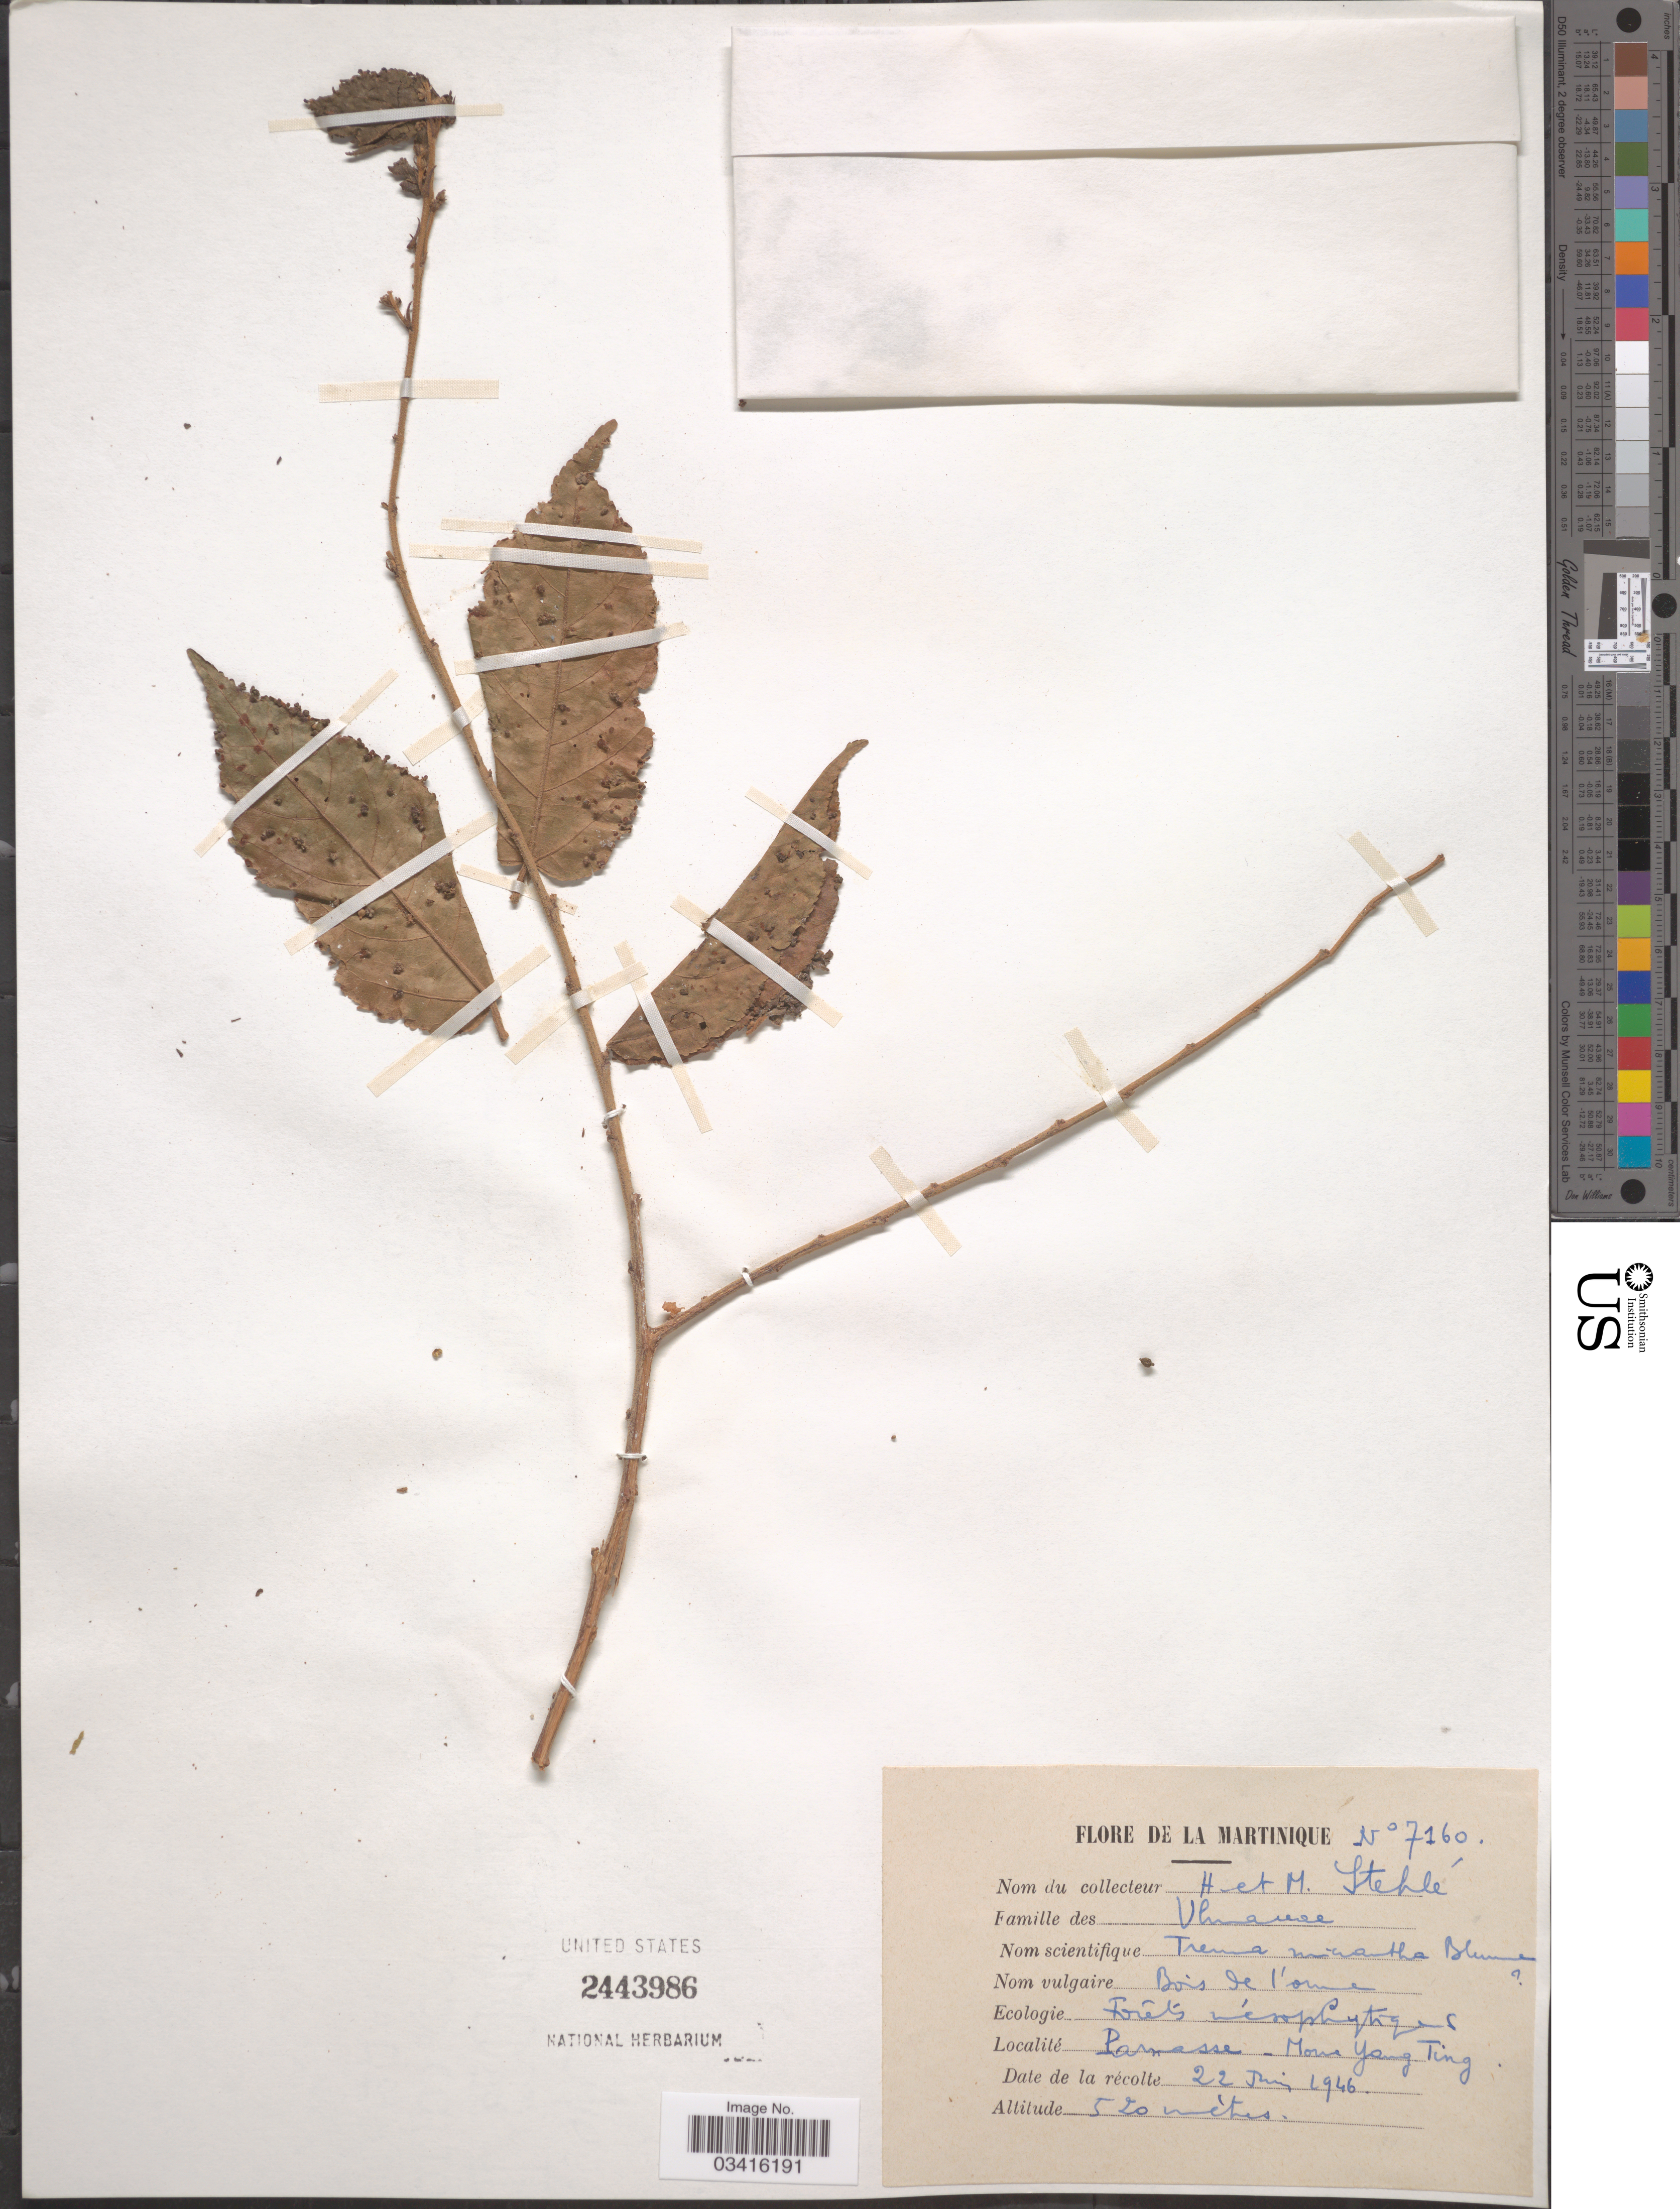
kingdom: Plantae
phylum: Tracheophyta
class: Magnoliopsida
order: Rosales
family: Cannabaceae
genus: Trema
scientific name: Trema micranthum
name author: (L.) Blume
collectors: H. Stehlé & M. Stehlé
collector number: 7160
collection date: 1946-06-22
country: Martinique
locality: Parmassee- Morne Yang Ting.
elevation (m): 520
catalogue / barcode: US 2443986